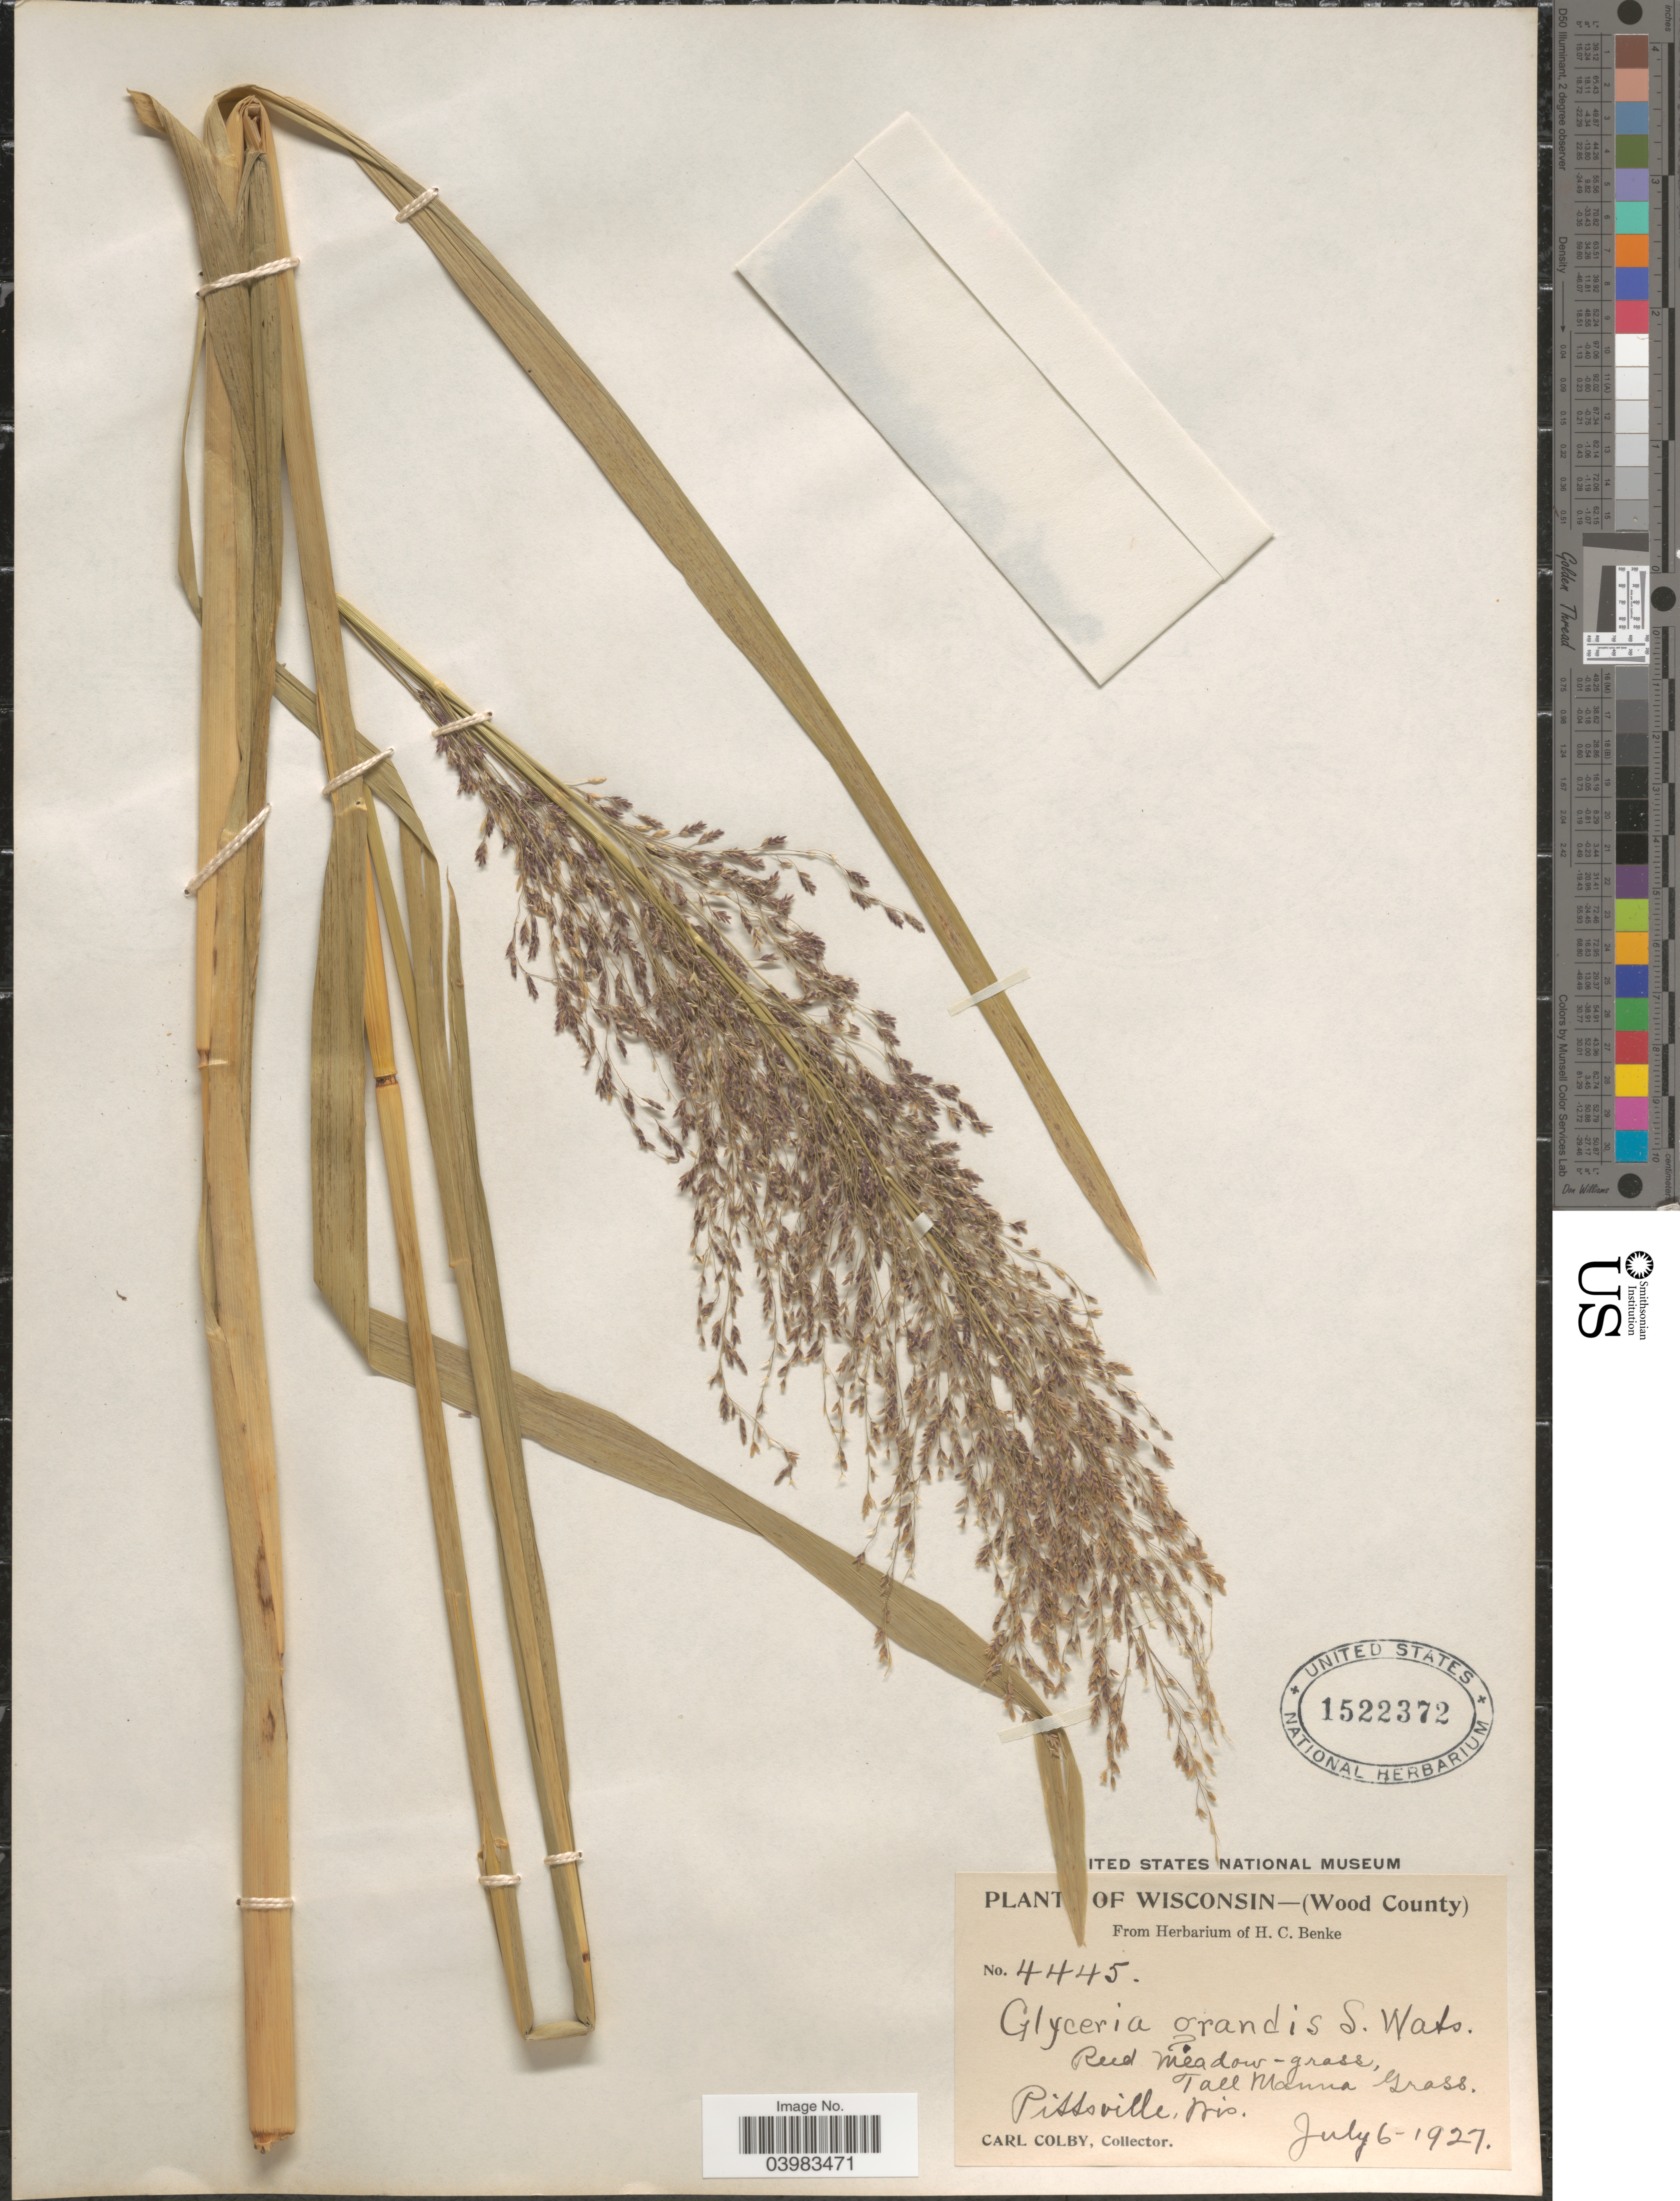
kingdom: Plantae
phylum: Tracheophyta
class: Liliopsida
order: Poales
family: Poaceae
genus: Glyceria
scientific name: Glyceria grandis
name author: S. Watson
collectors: C. Colby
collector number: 4445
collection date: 1927-07-06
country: United States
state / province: Wisconsin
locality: Wood County. Pittsville.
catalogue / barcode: US 1522372